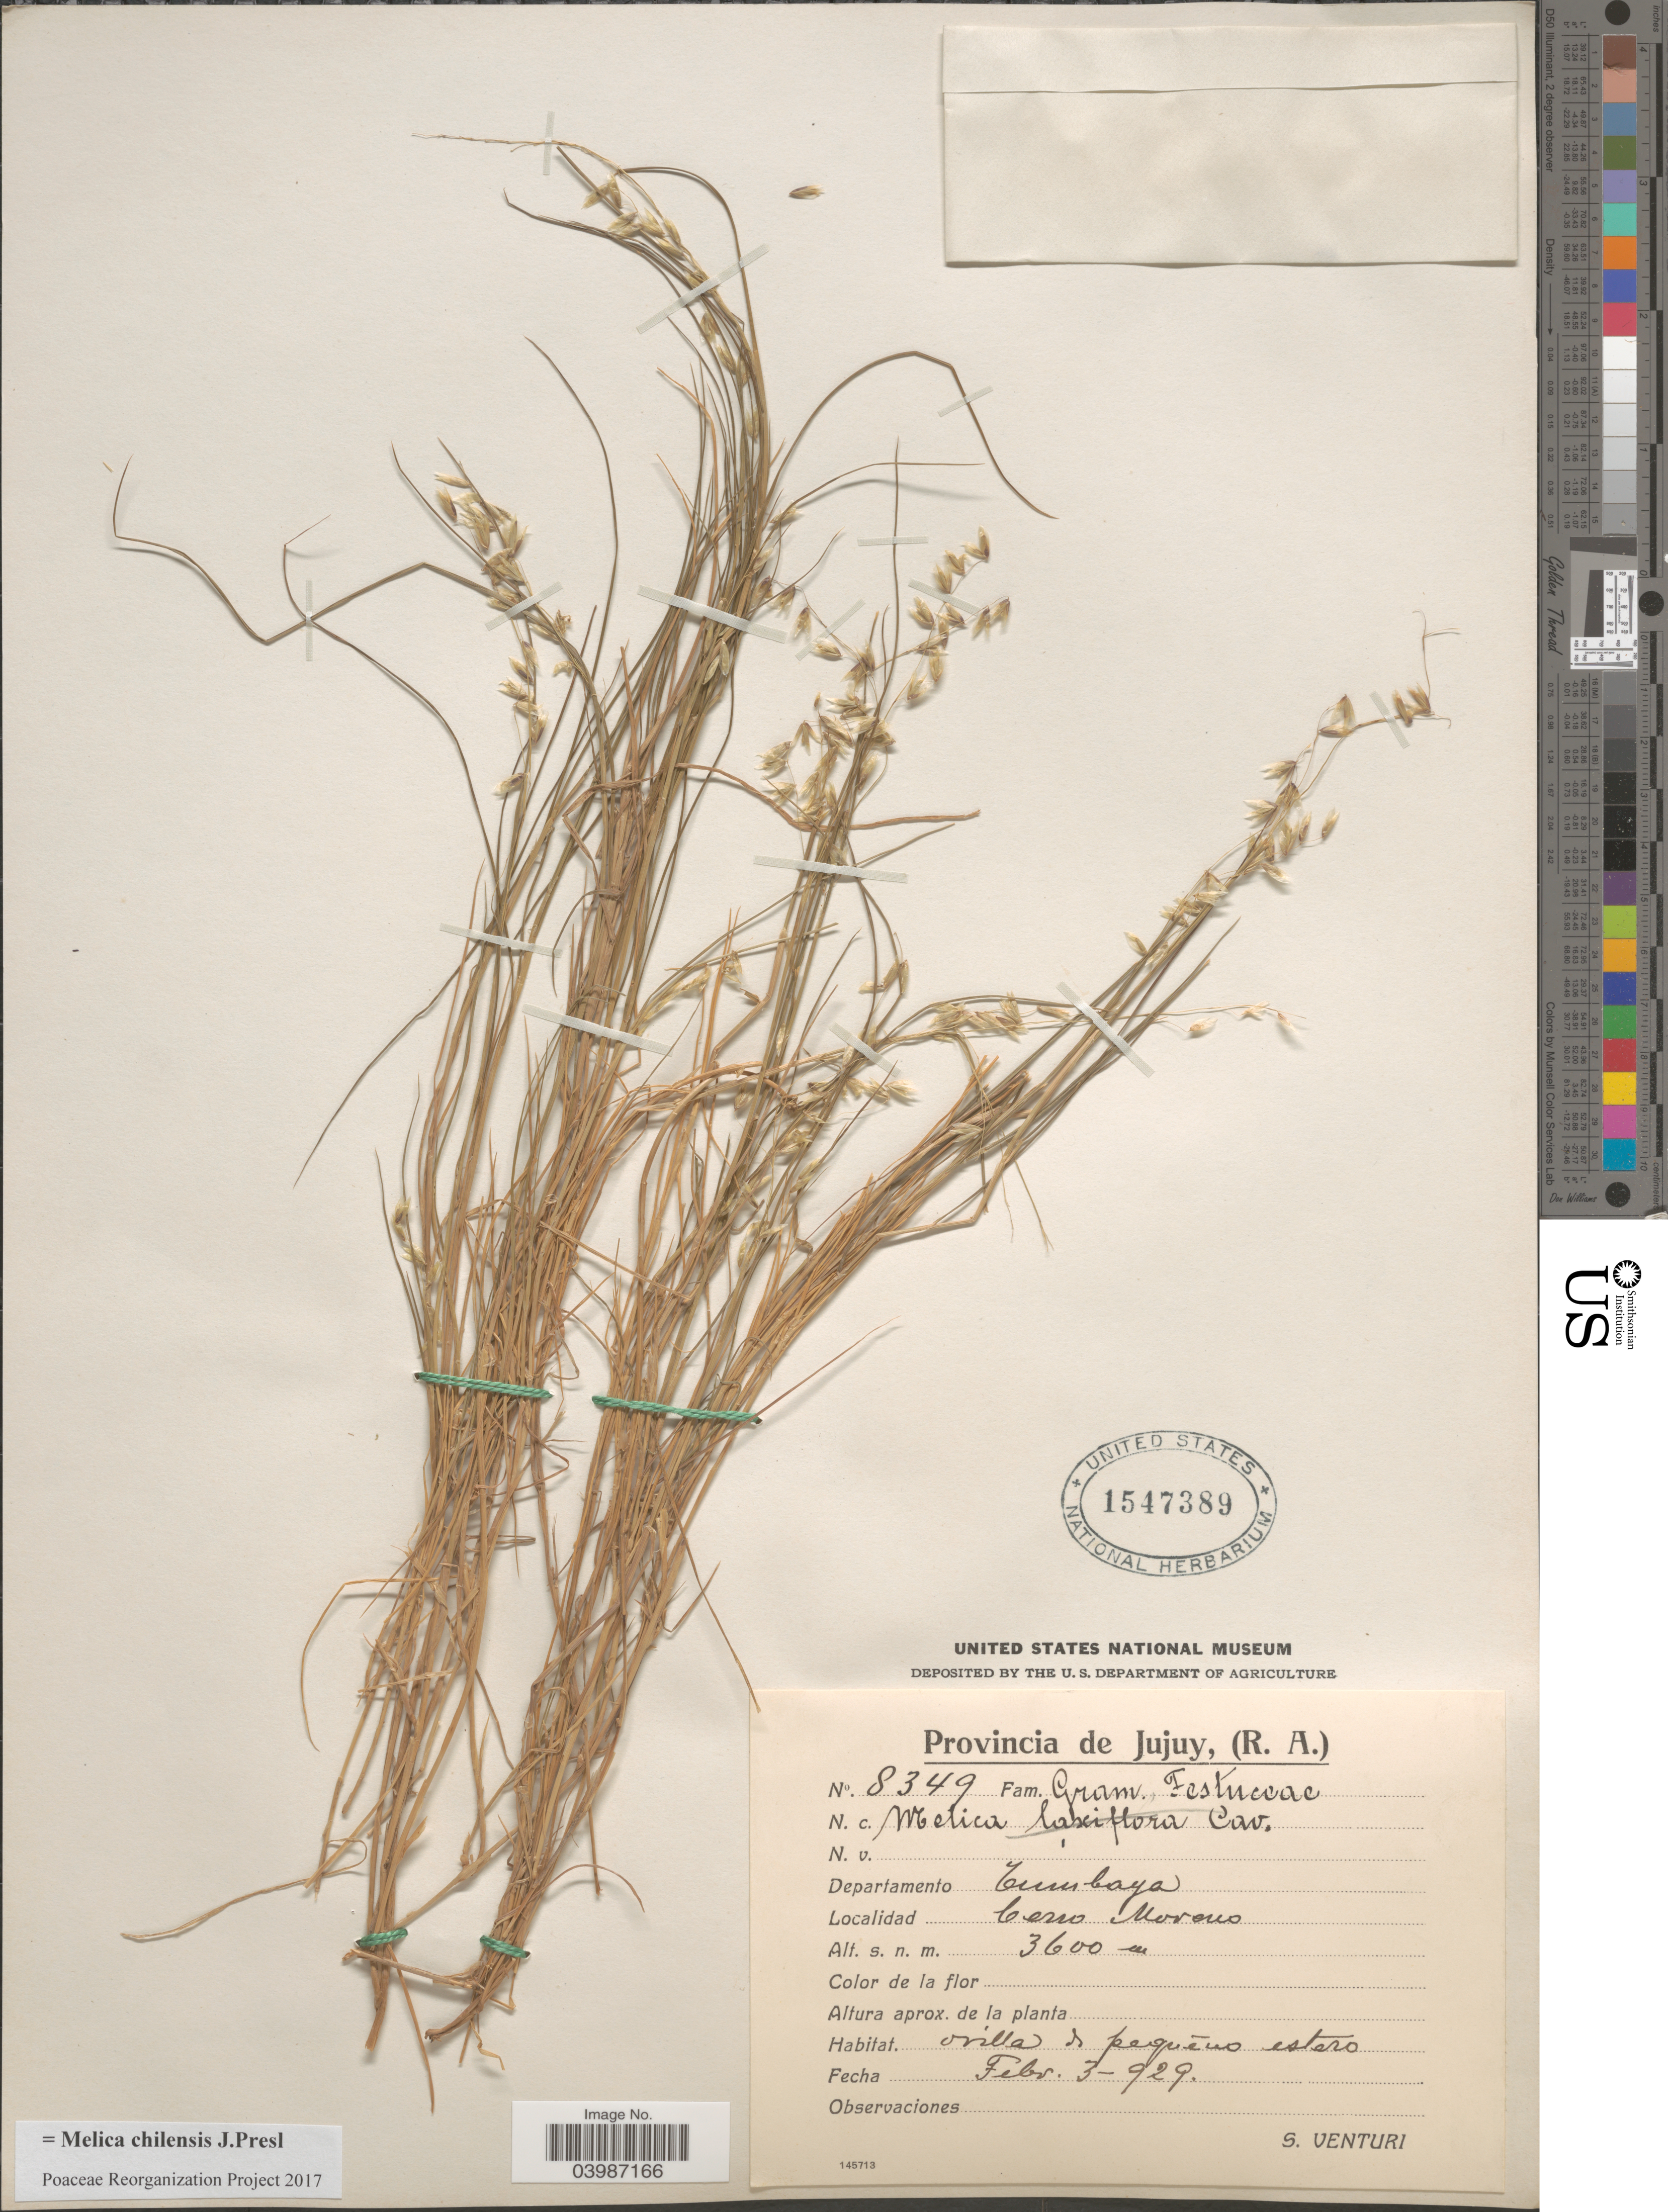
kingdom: Plantae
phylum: Tracheophyta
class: Liliopsida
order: Poales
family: Poaceae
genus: Melica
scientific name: Melica chilensis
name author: J. Presl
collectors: S. Venturi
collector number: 8349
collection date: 1929-02-03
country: Argentina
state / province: Jujuy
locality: Departamento Tumbaya. Cerro Morano.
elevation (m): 3600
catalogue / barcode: US 1547389